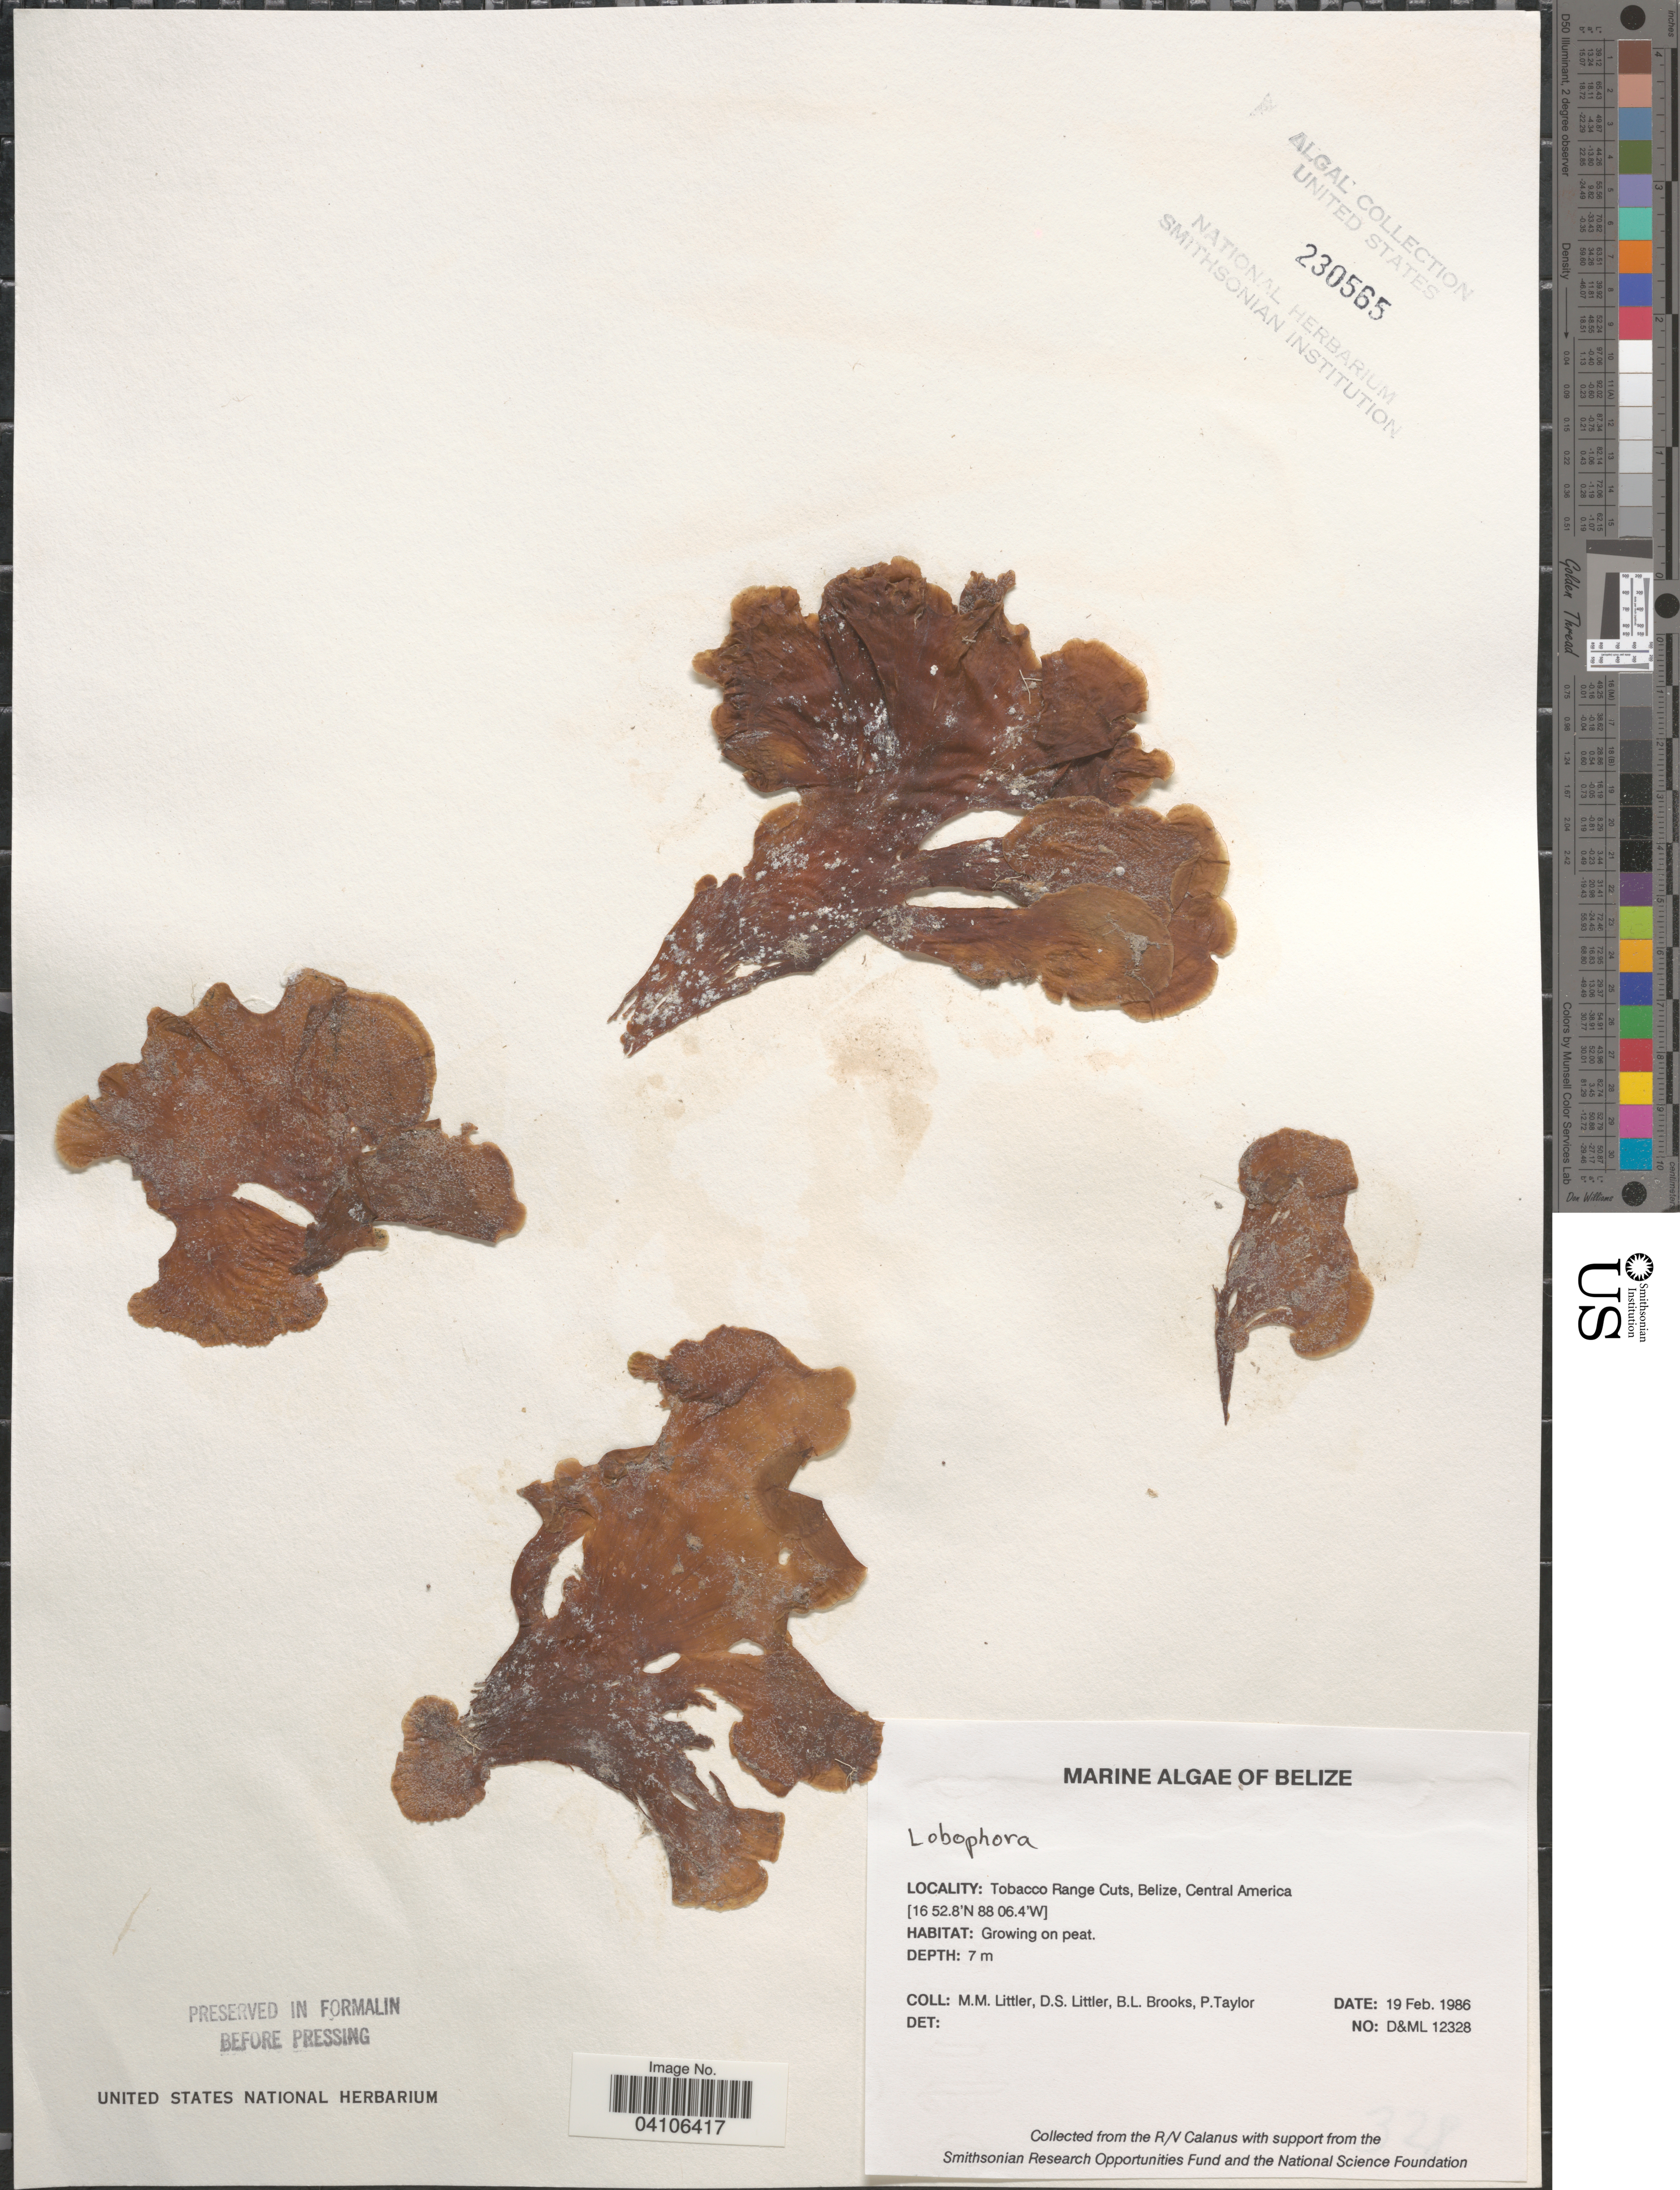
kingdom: Chromista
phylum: Ochrophyta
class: Phaeophyceae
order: Dictyotales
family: Dictyotaceae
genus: Lobophora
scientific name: Lobophora sp.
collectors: D. S. Littler, B. Brooks & P. Taylor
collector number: D&ML12328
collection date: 1986-02-19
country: Belize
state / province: Belize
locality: Tobacco Range Cuts.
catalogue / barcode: US 230565